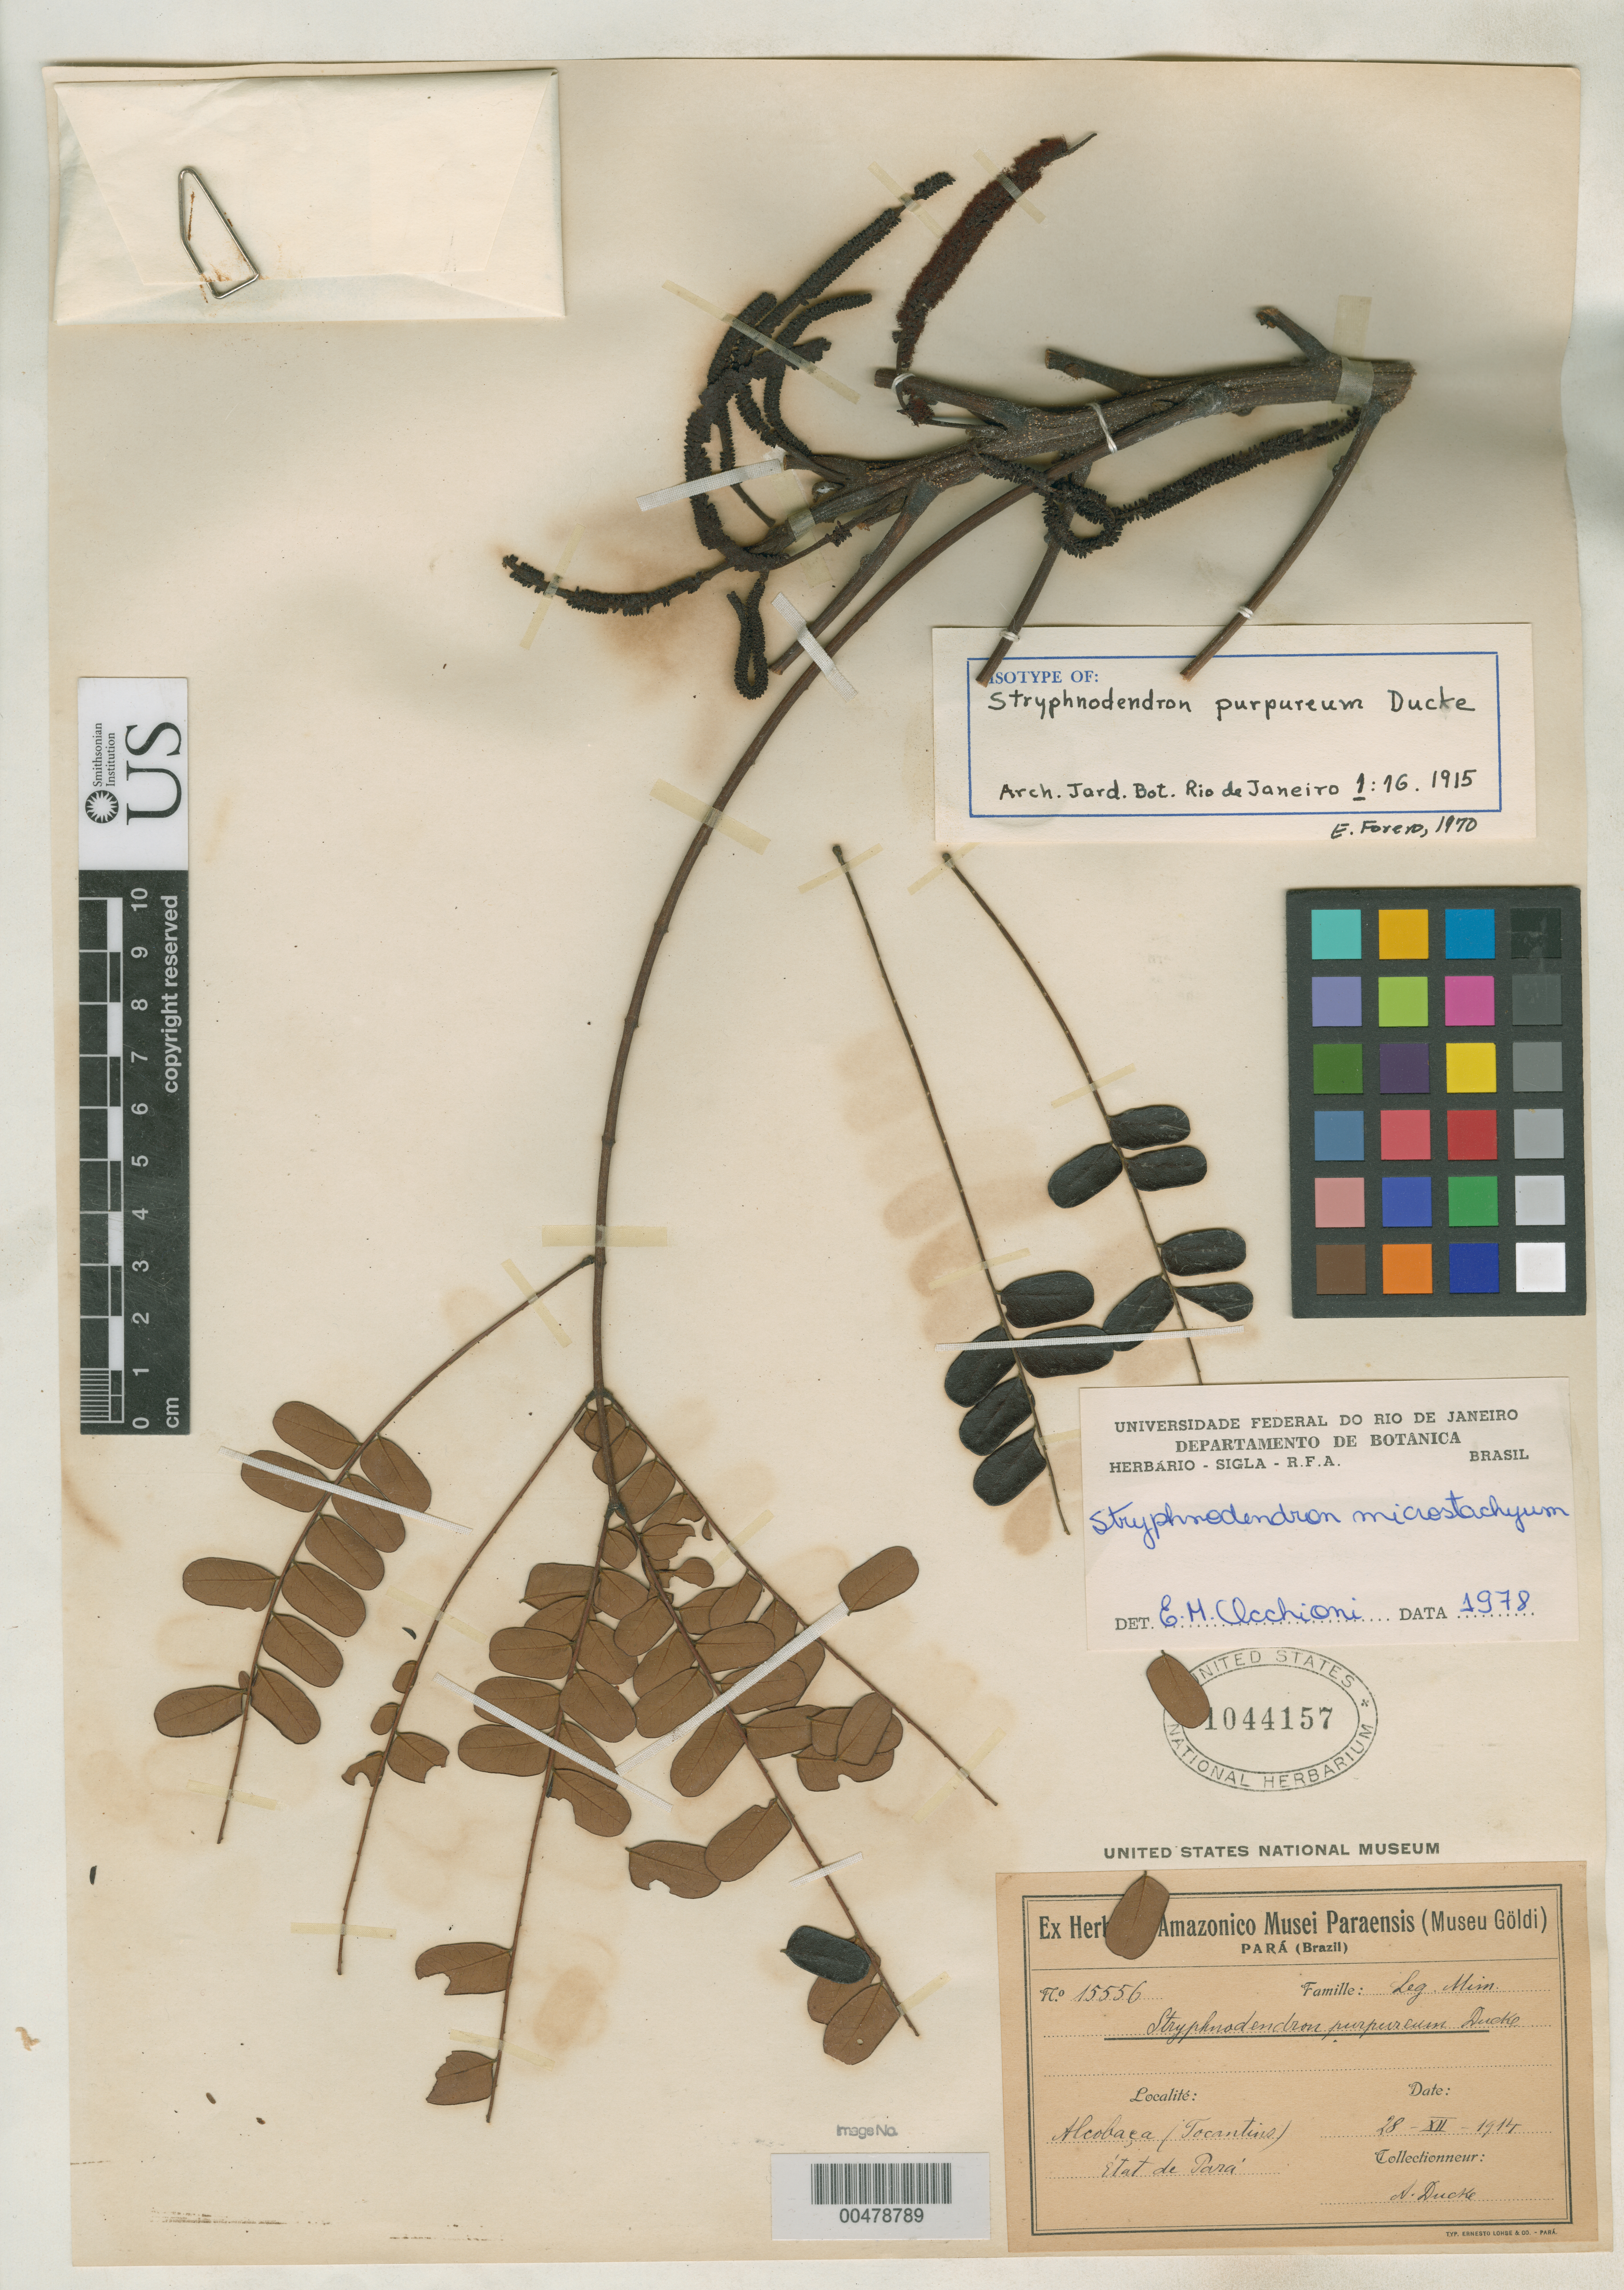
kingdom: Plantae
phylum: Tracheophyta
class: Magnoliopsida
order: Fabales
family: Fabaceae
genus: Stryphnodendron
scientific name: Stryphnodendron purpureum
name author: Ducke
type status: Isotype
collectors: A. Ducke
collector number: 15556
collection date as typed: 28 Dec 1914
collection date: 1914-12-28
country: Brazil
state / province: Pará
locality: Alcobaca, Tocantins.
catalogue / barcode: US 1044157